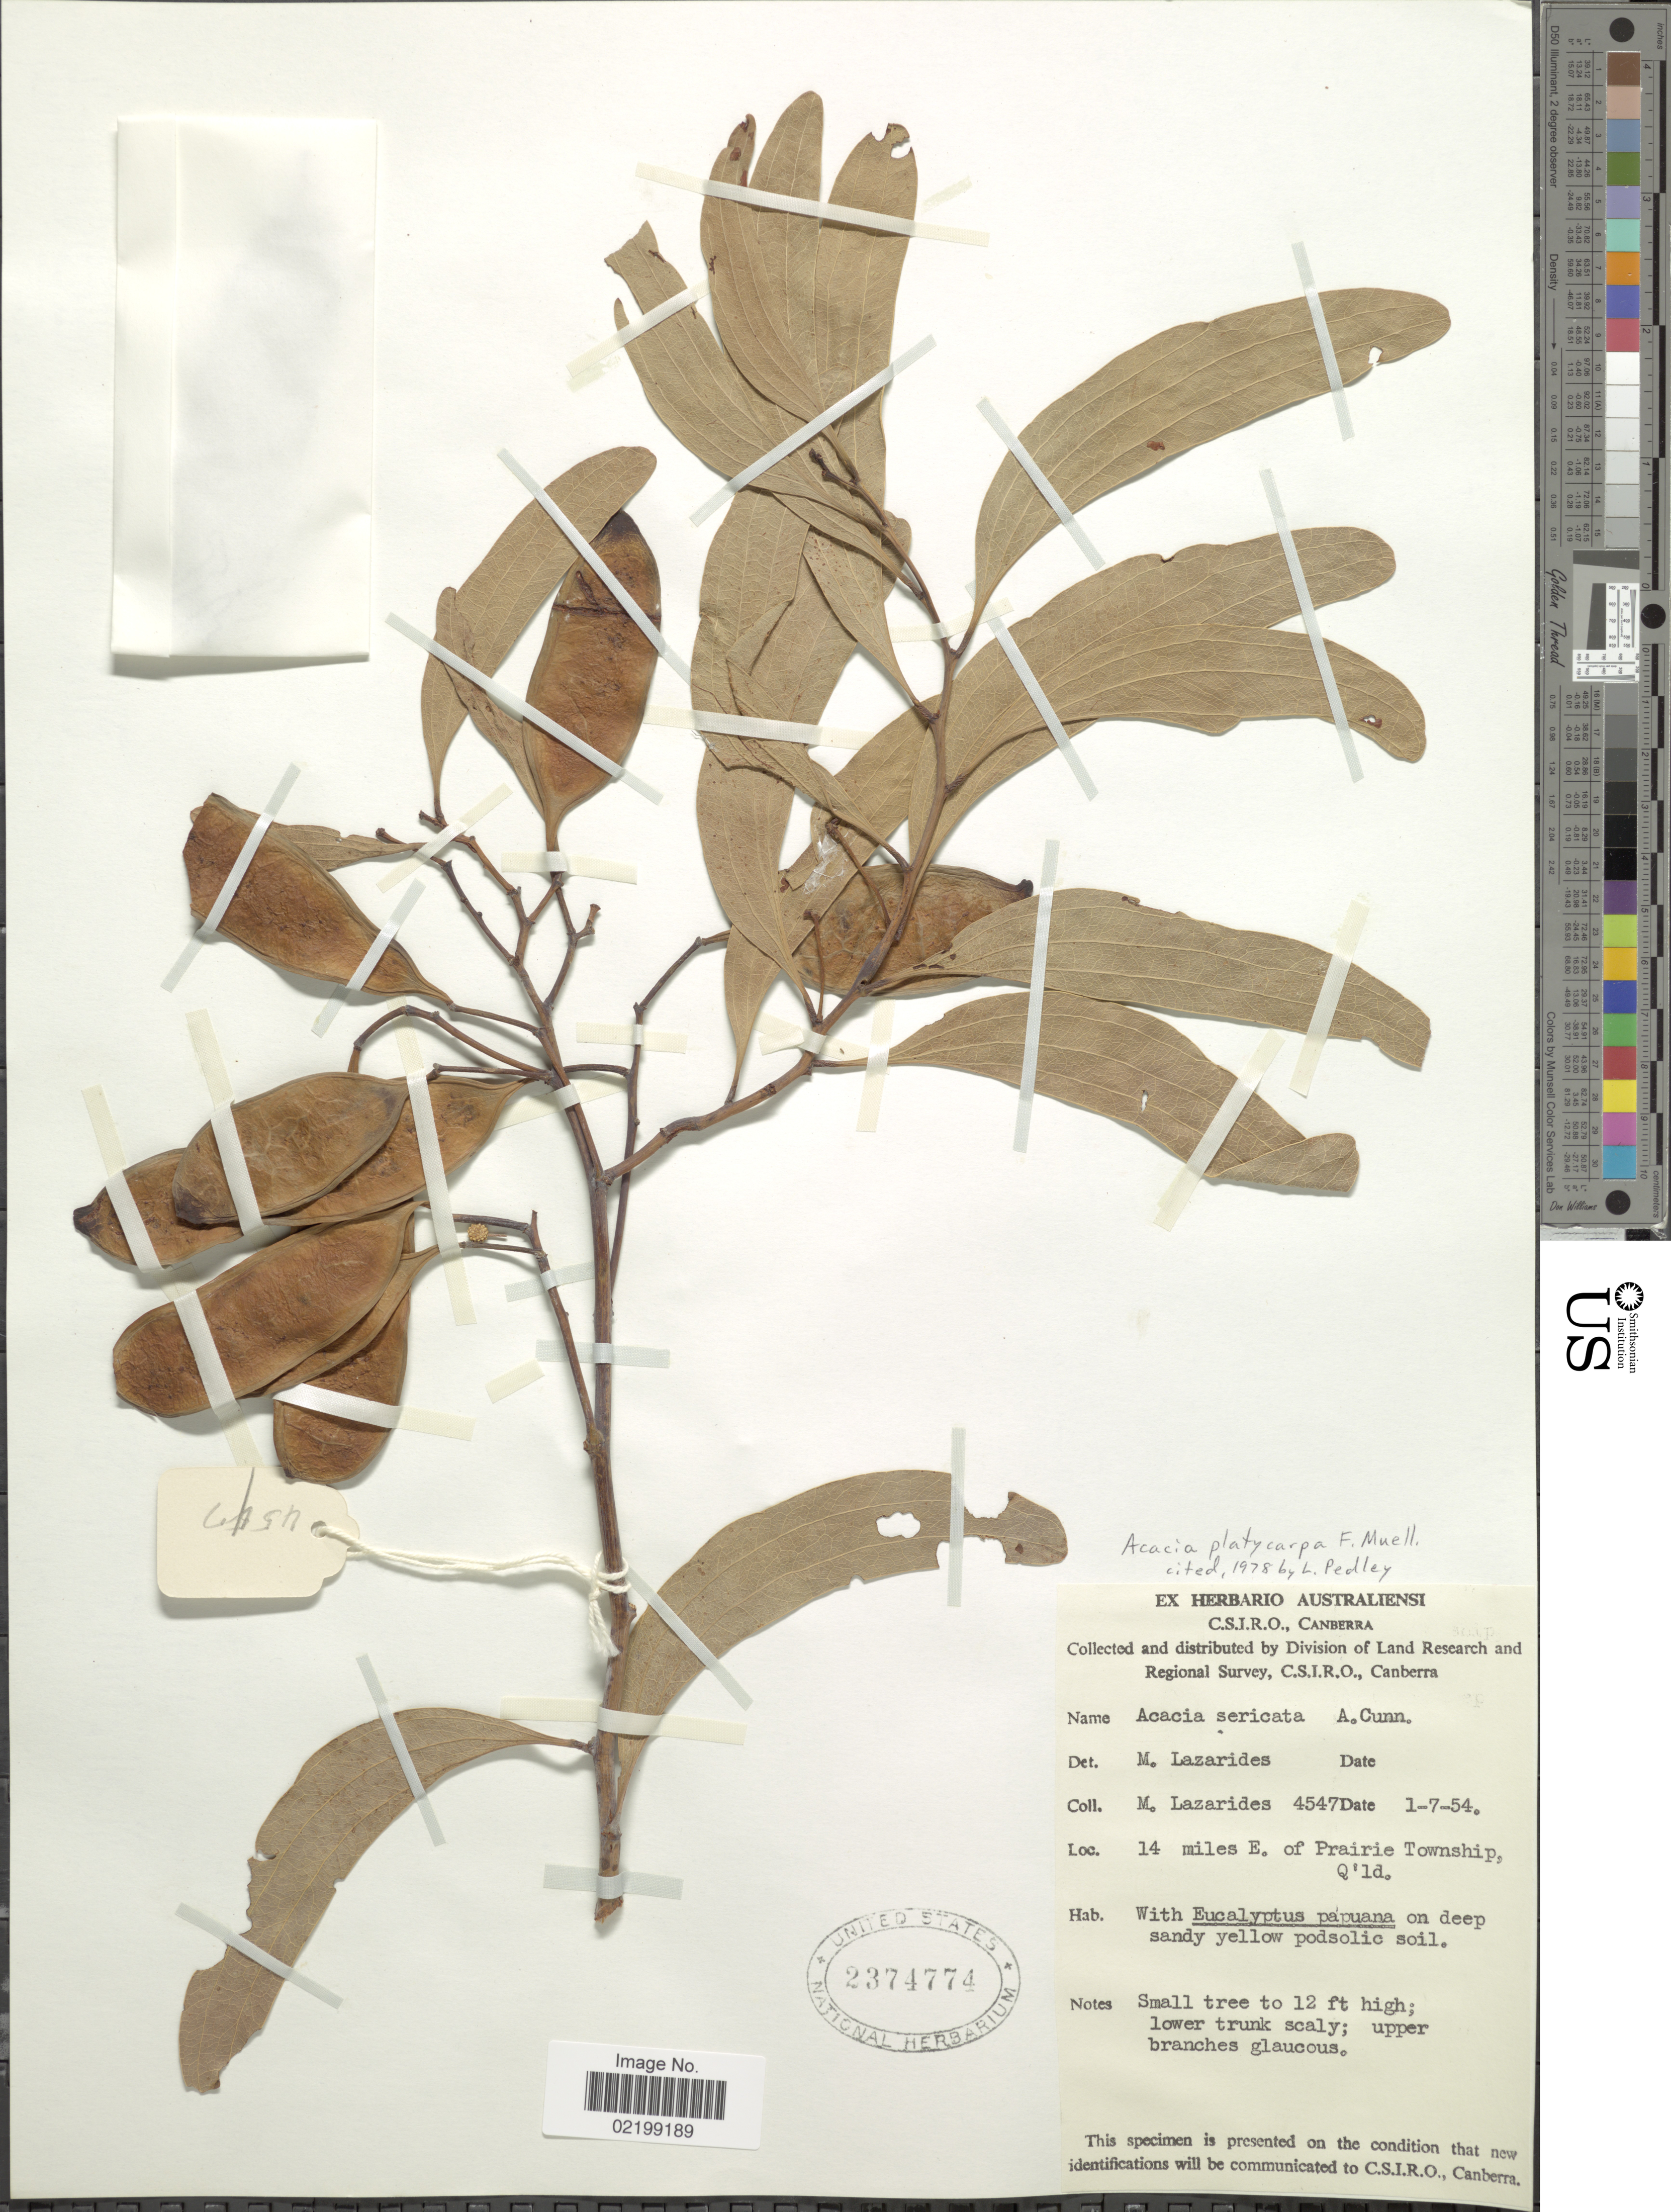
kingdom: Plantae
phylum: Tracheophyta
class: Magnoliopsida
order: Fabales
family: Fabaceae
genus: Acacia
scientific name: Acacia platycarpa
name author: F. Muell.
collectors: M. Lazarides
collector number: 4547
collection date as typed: Transcribed d/m/y: 1/7/54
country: Australia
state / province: Queensland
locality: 14 miles E. of Prairie Township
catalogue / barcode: US 2374774